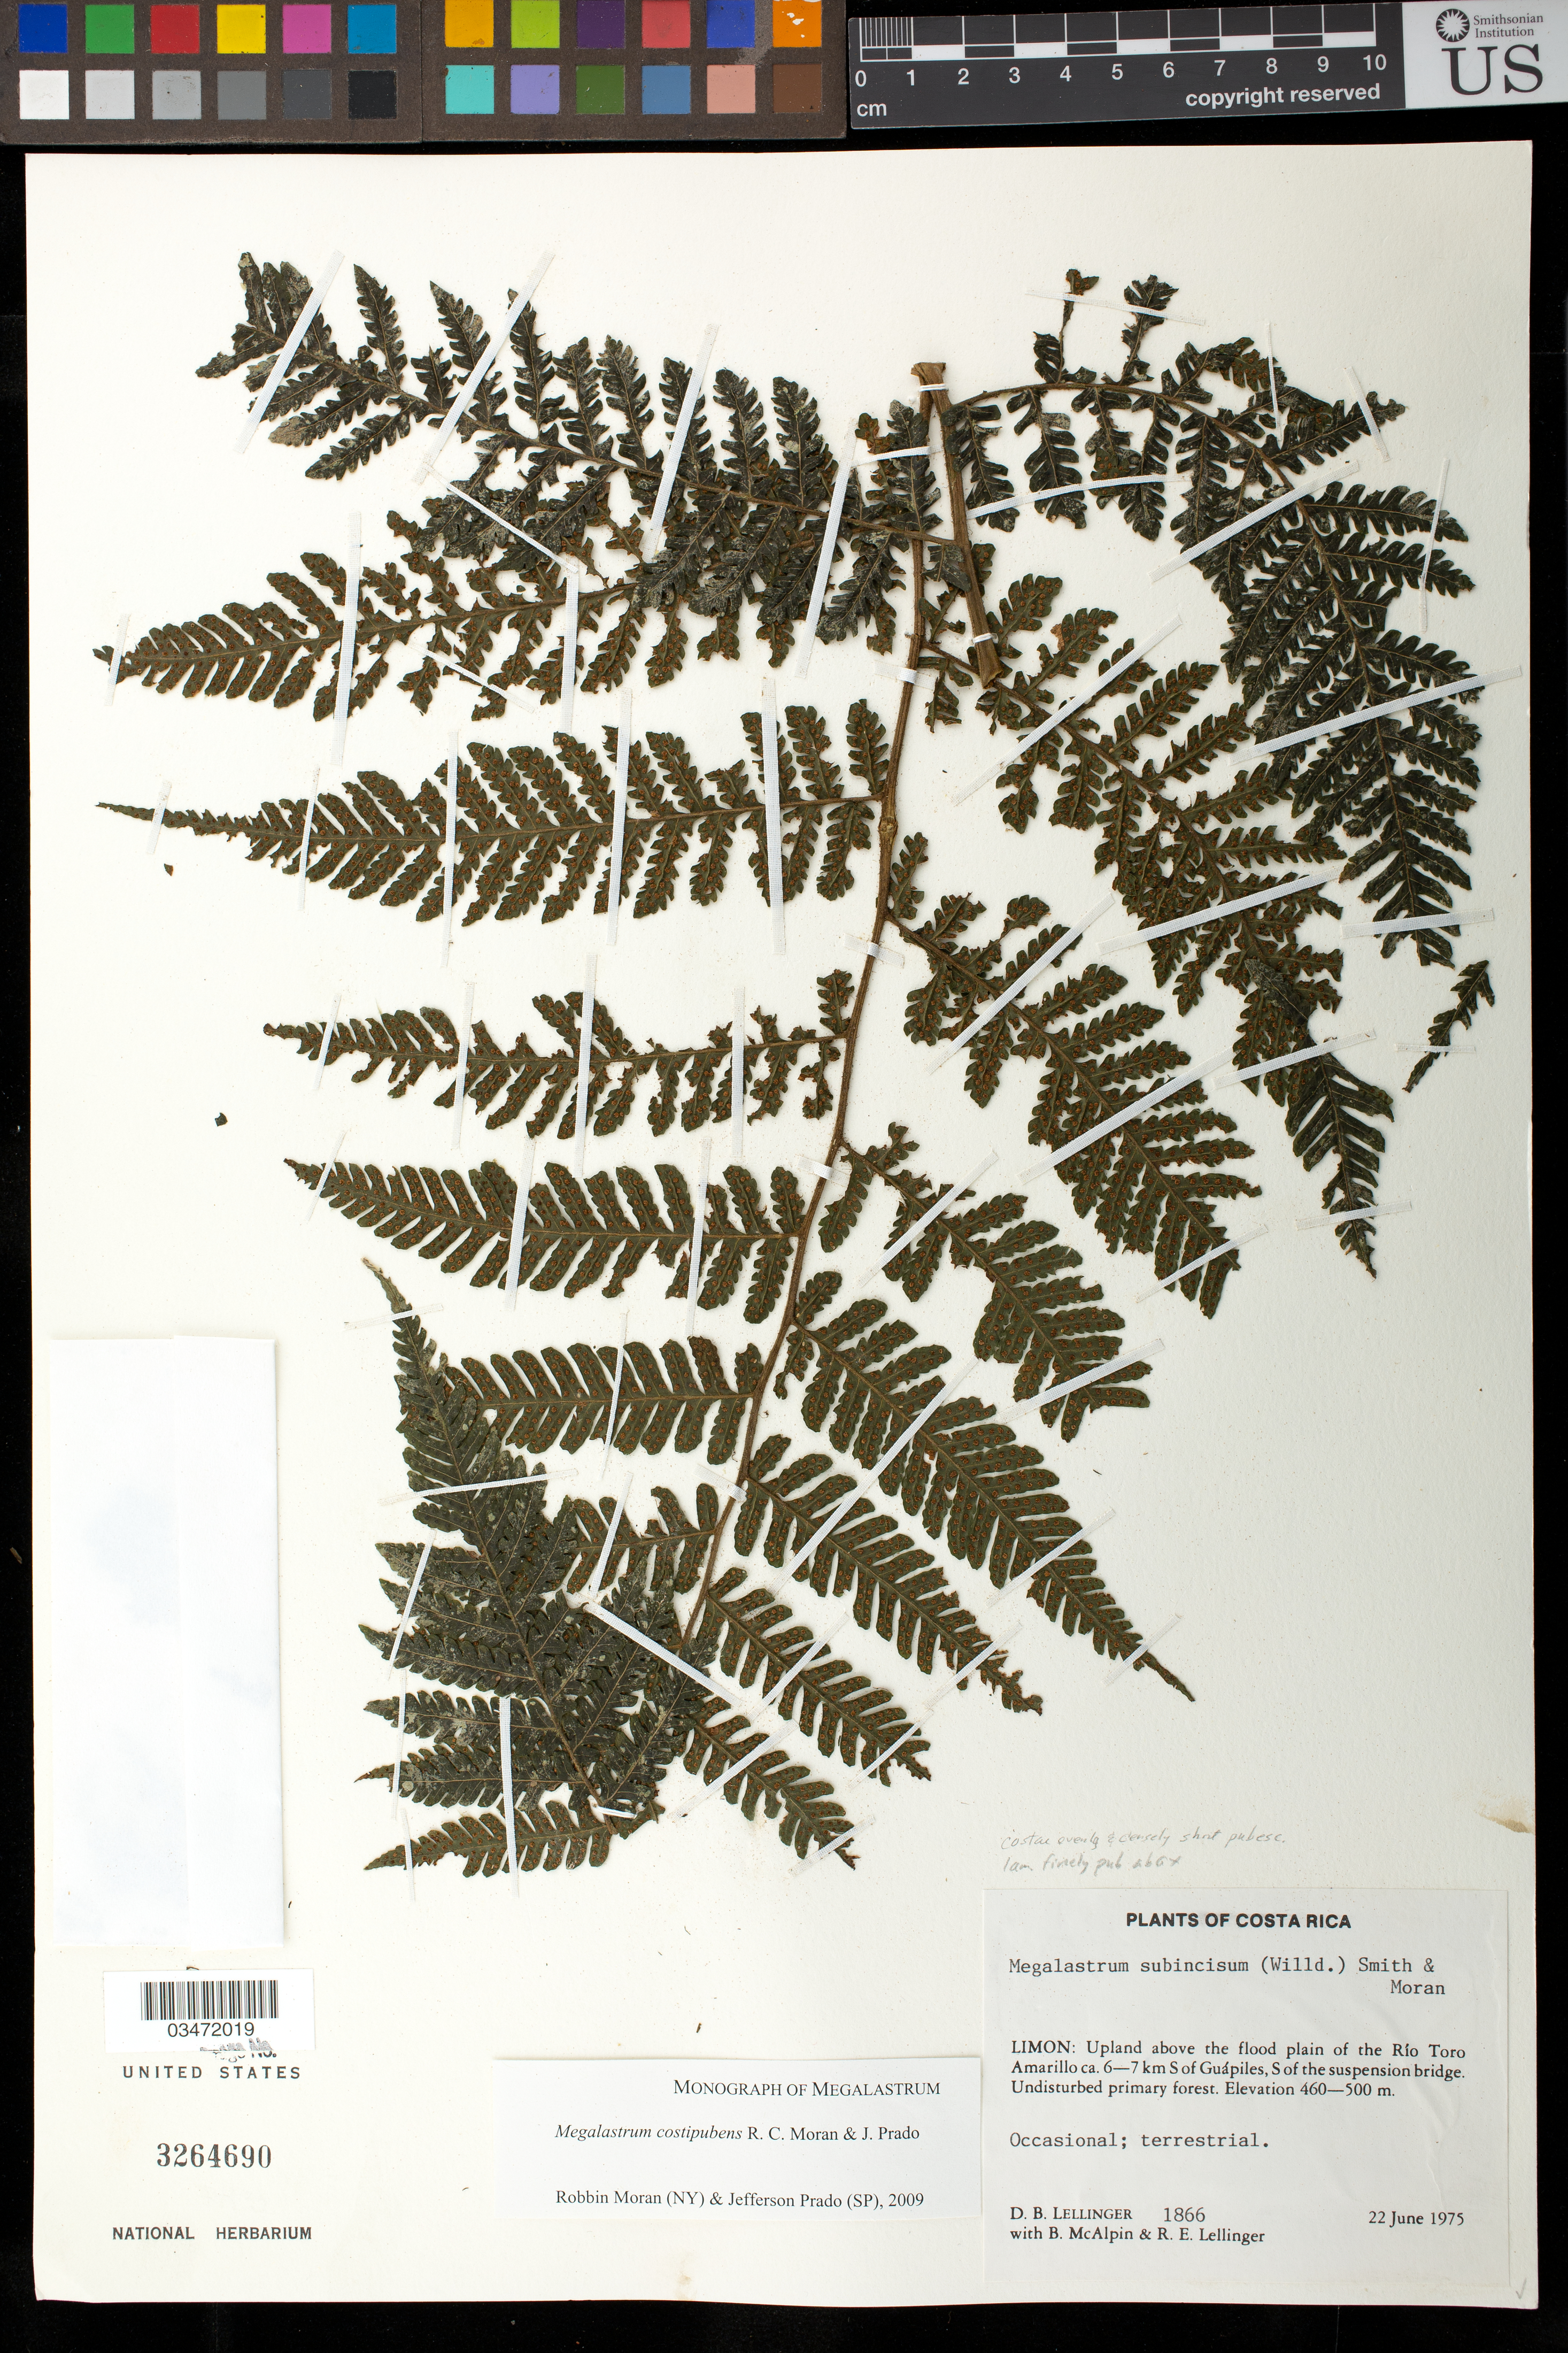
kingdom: Plantae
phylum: Tracheophyta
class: Polypodiopsida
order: Polypodiales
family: Dryopteridaceae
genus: Megalastrum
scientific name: Megalastrum costipubens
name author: R.C. Moran & J. Prado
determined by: Moran, R. C.; Prado, J.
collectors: D. B. Lellinger, B. W. McAlpin & R. E. Lellinger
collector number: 1866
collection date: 1975-06-22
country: Costa Rica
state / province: Limón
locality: Río Toro Amarillo, ca. 6-7 km S of Guápiles, S of suspension bridge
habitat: Undisturbed primary forest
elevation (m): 460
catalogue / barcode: US 3264690